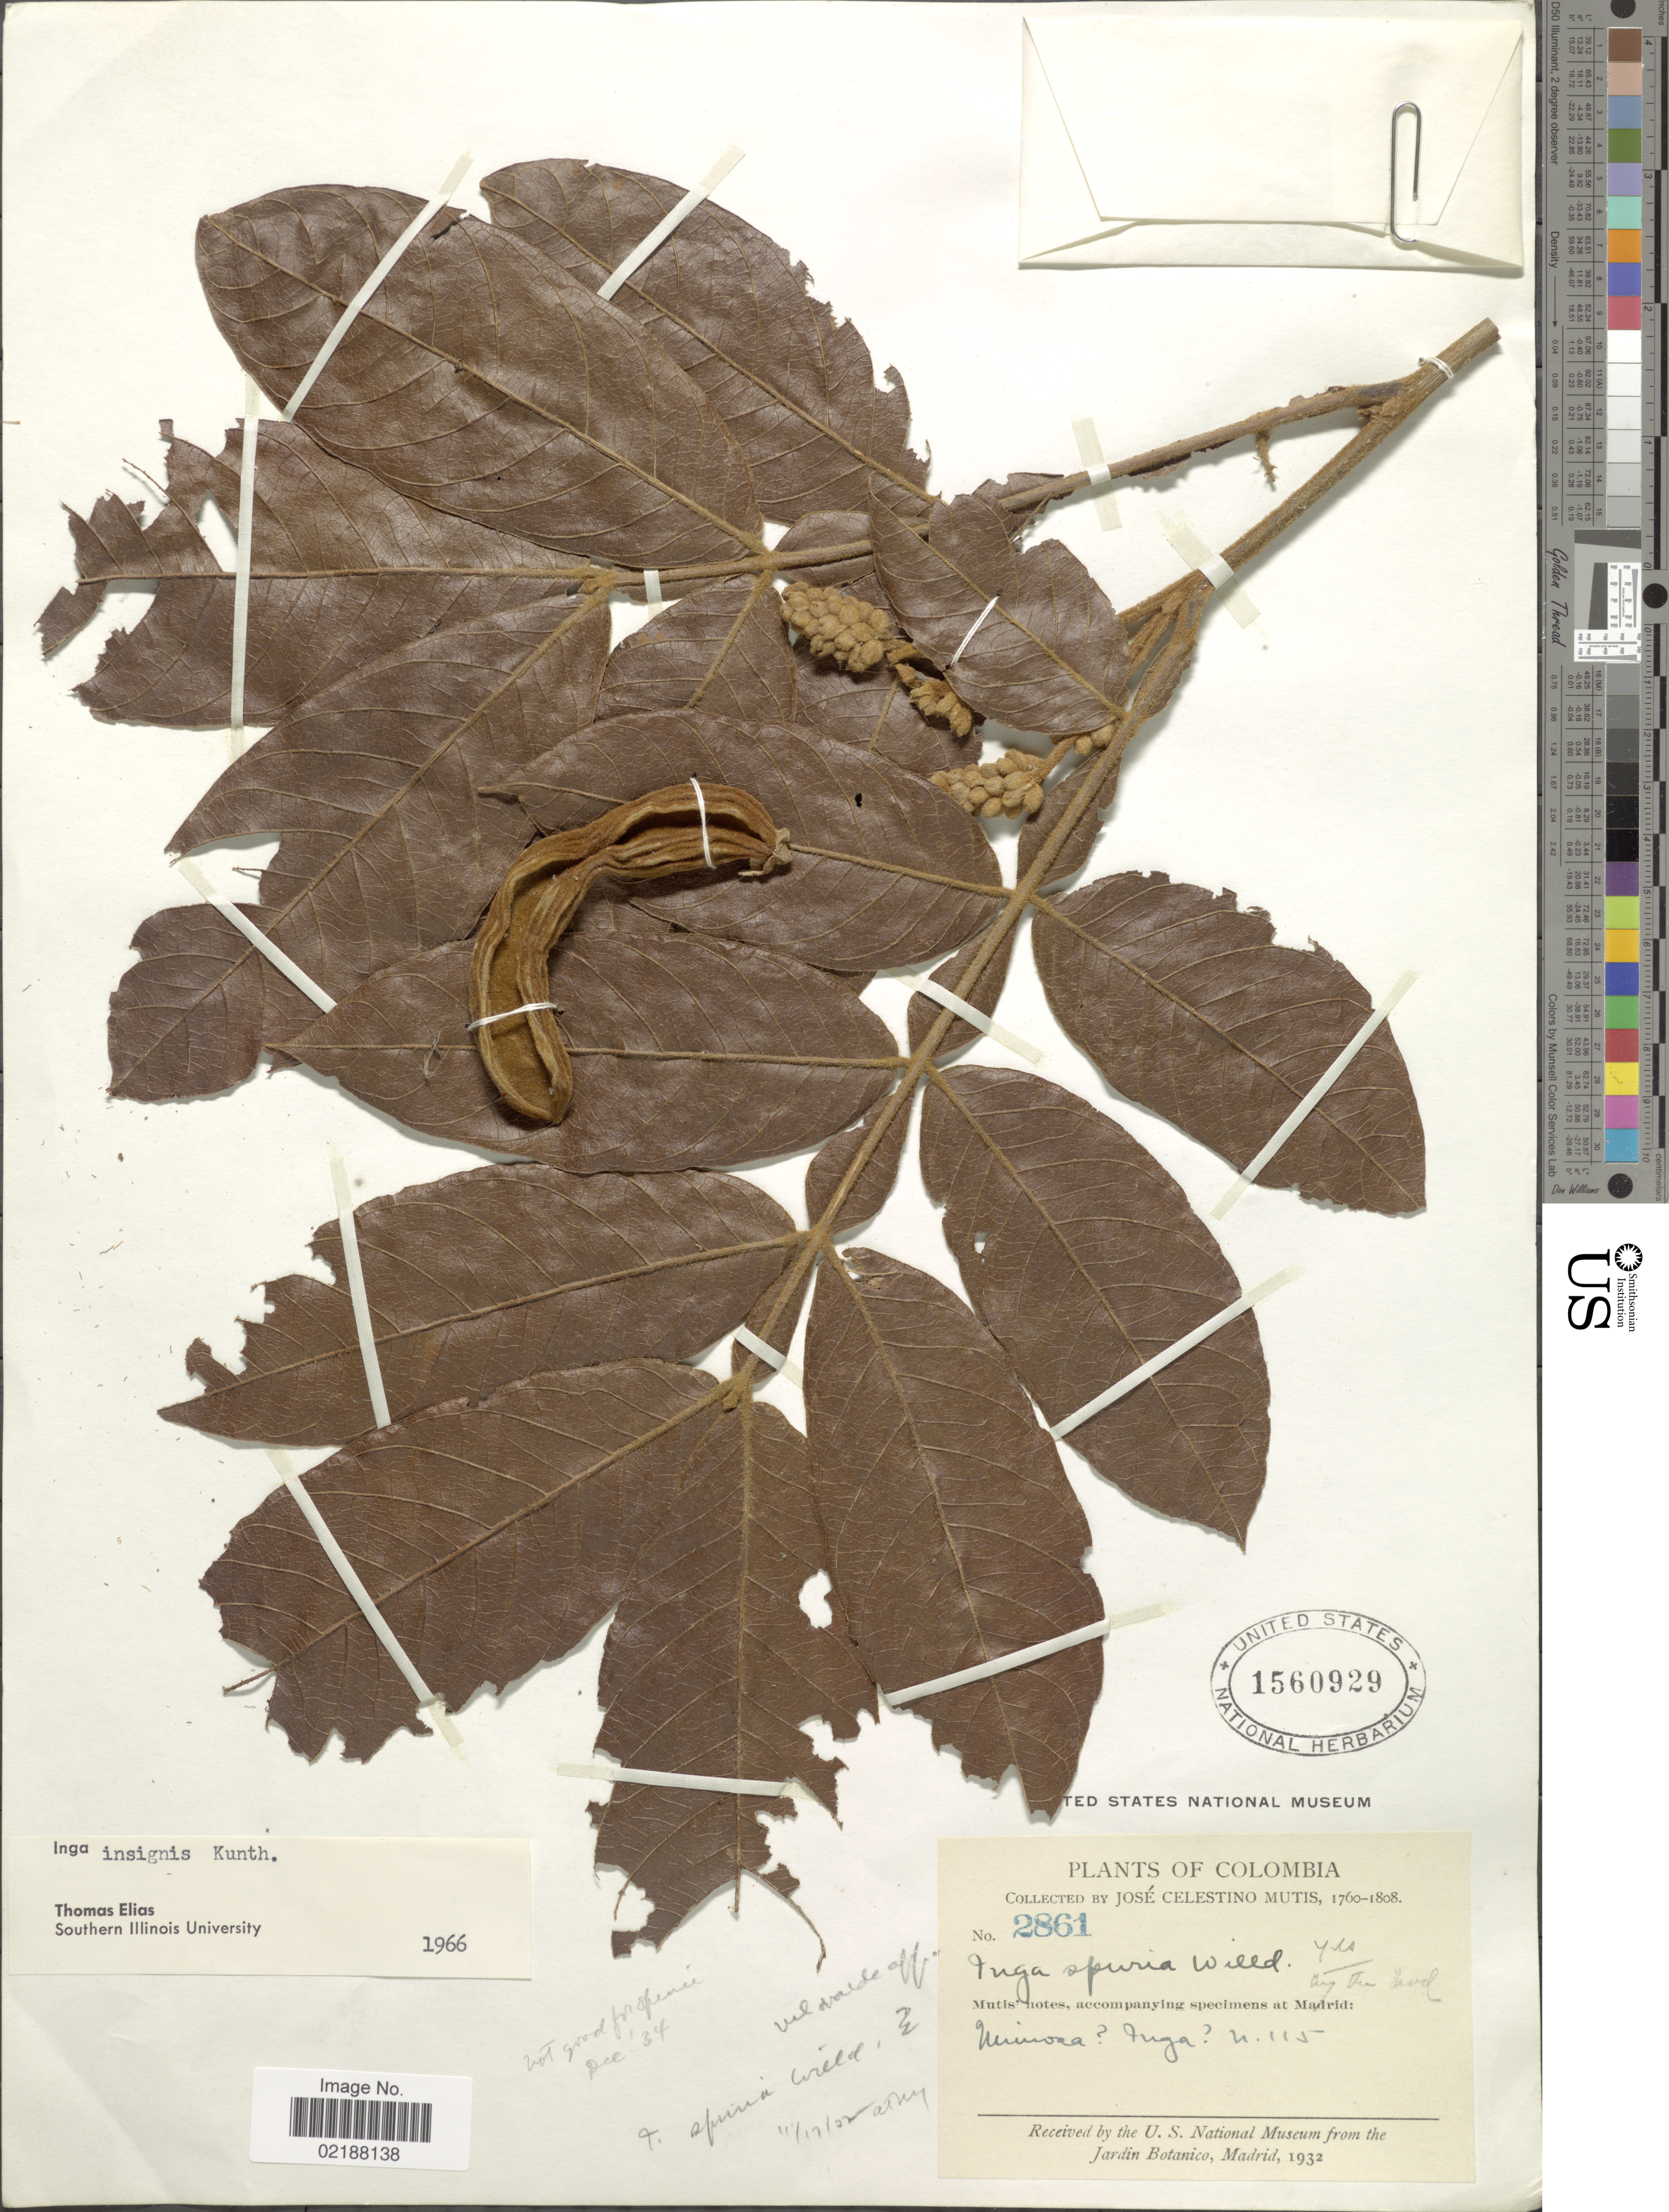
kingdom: Plantae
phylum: Tracheophyta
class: Magnoliopsida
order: Fabales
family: Fabaceae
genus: Inga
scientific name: Inga insignis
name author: Kunth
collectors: J. C. B. Mutis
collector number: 2861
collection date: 1760/1808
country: Colombia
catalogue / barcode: US 1560929